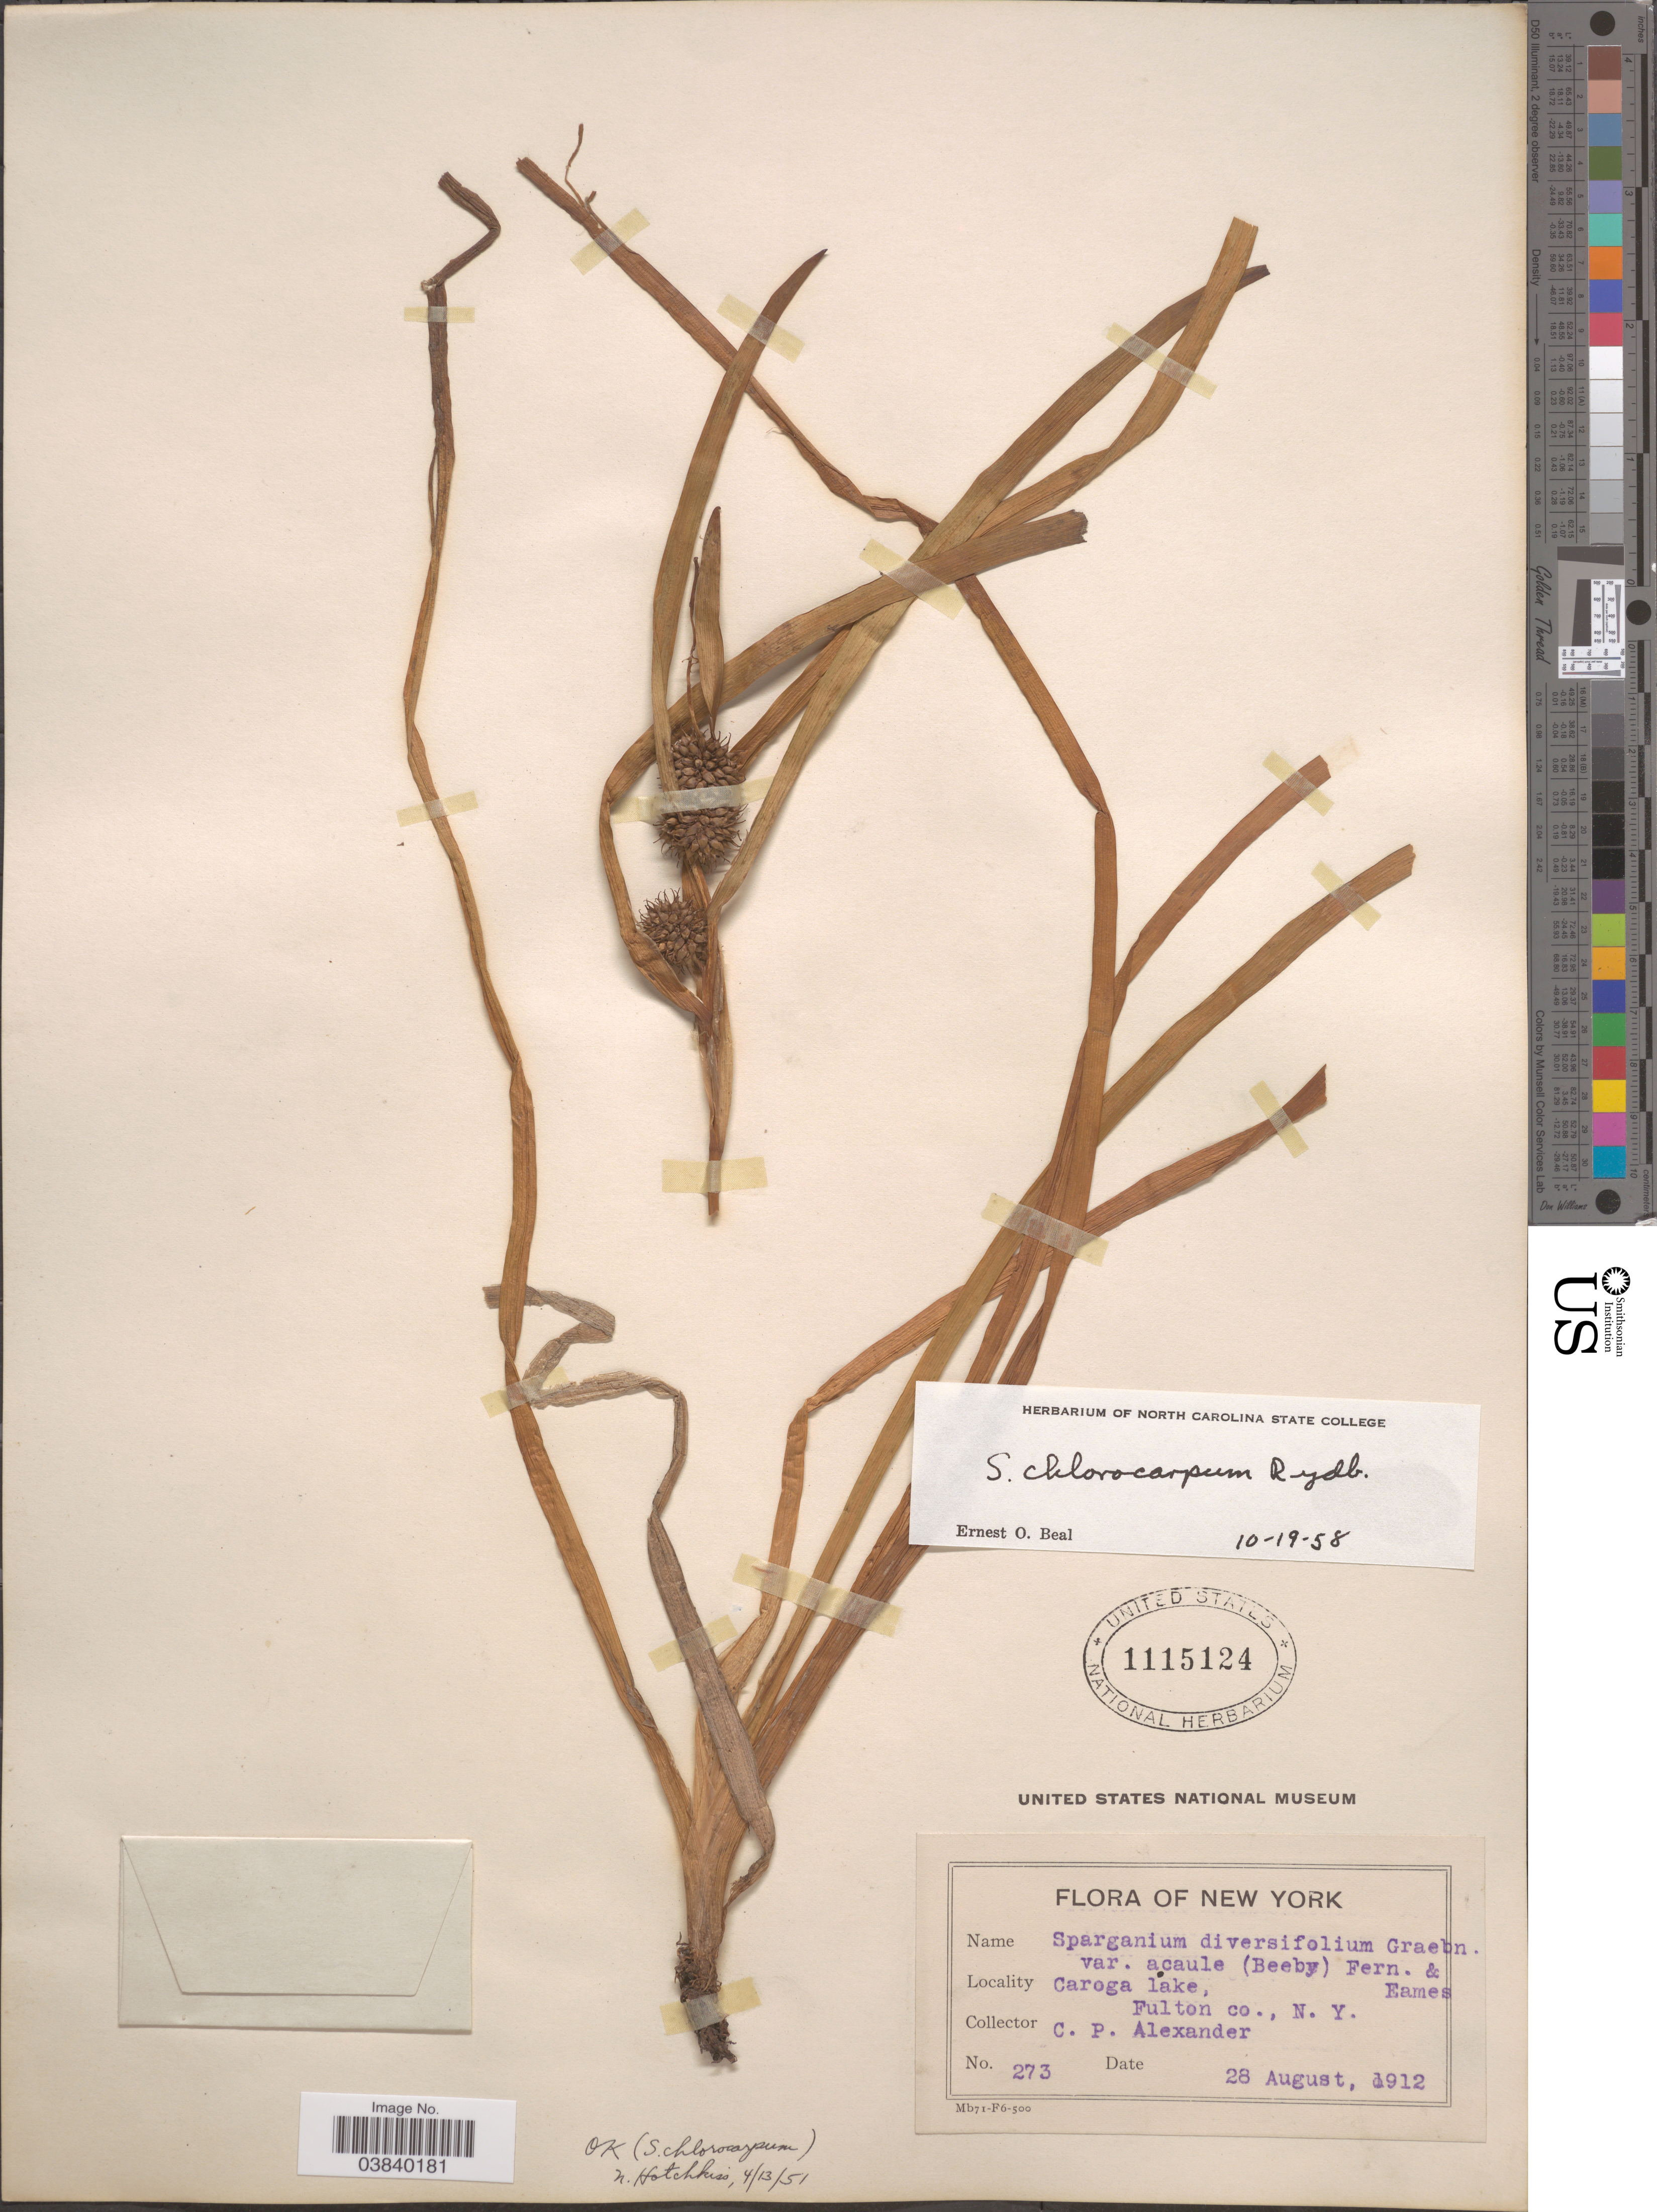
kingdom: Plantae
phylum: Tracheophyta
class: Liliopsida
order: Poales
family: Typhaceae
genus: Sparganium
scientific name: Sparganium chlorocarpum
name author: Rydb.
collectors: C. P. Alexander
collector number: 273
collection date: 1912-08-28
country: United States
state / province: New York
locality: Caroga lake, Fulton co.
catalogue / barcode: US 1115124